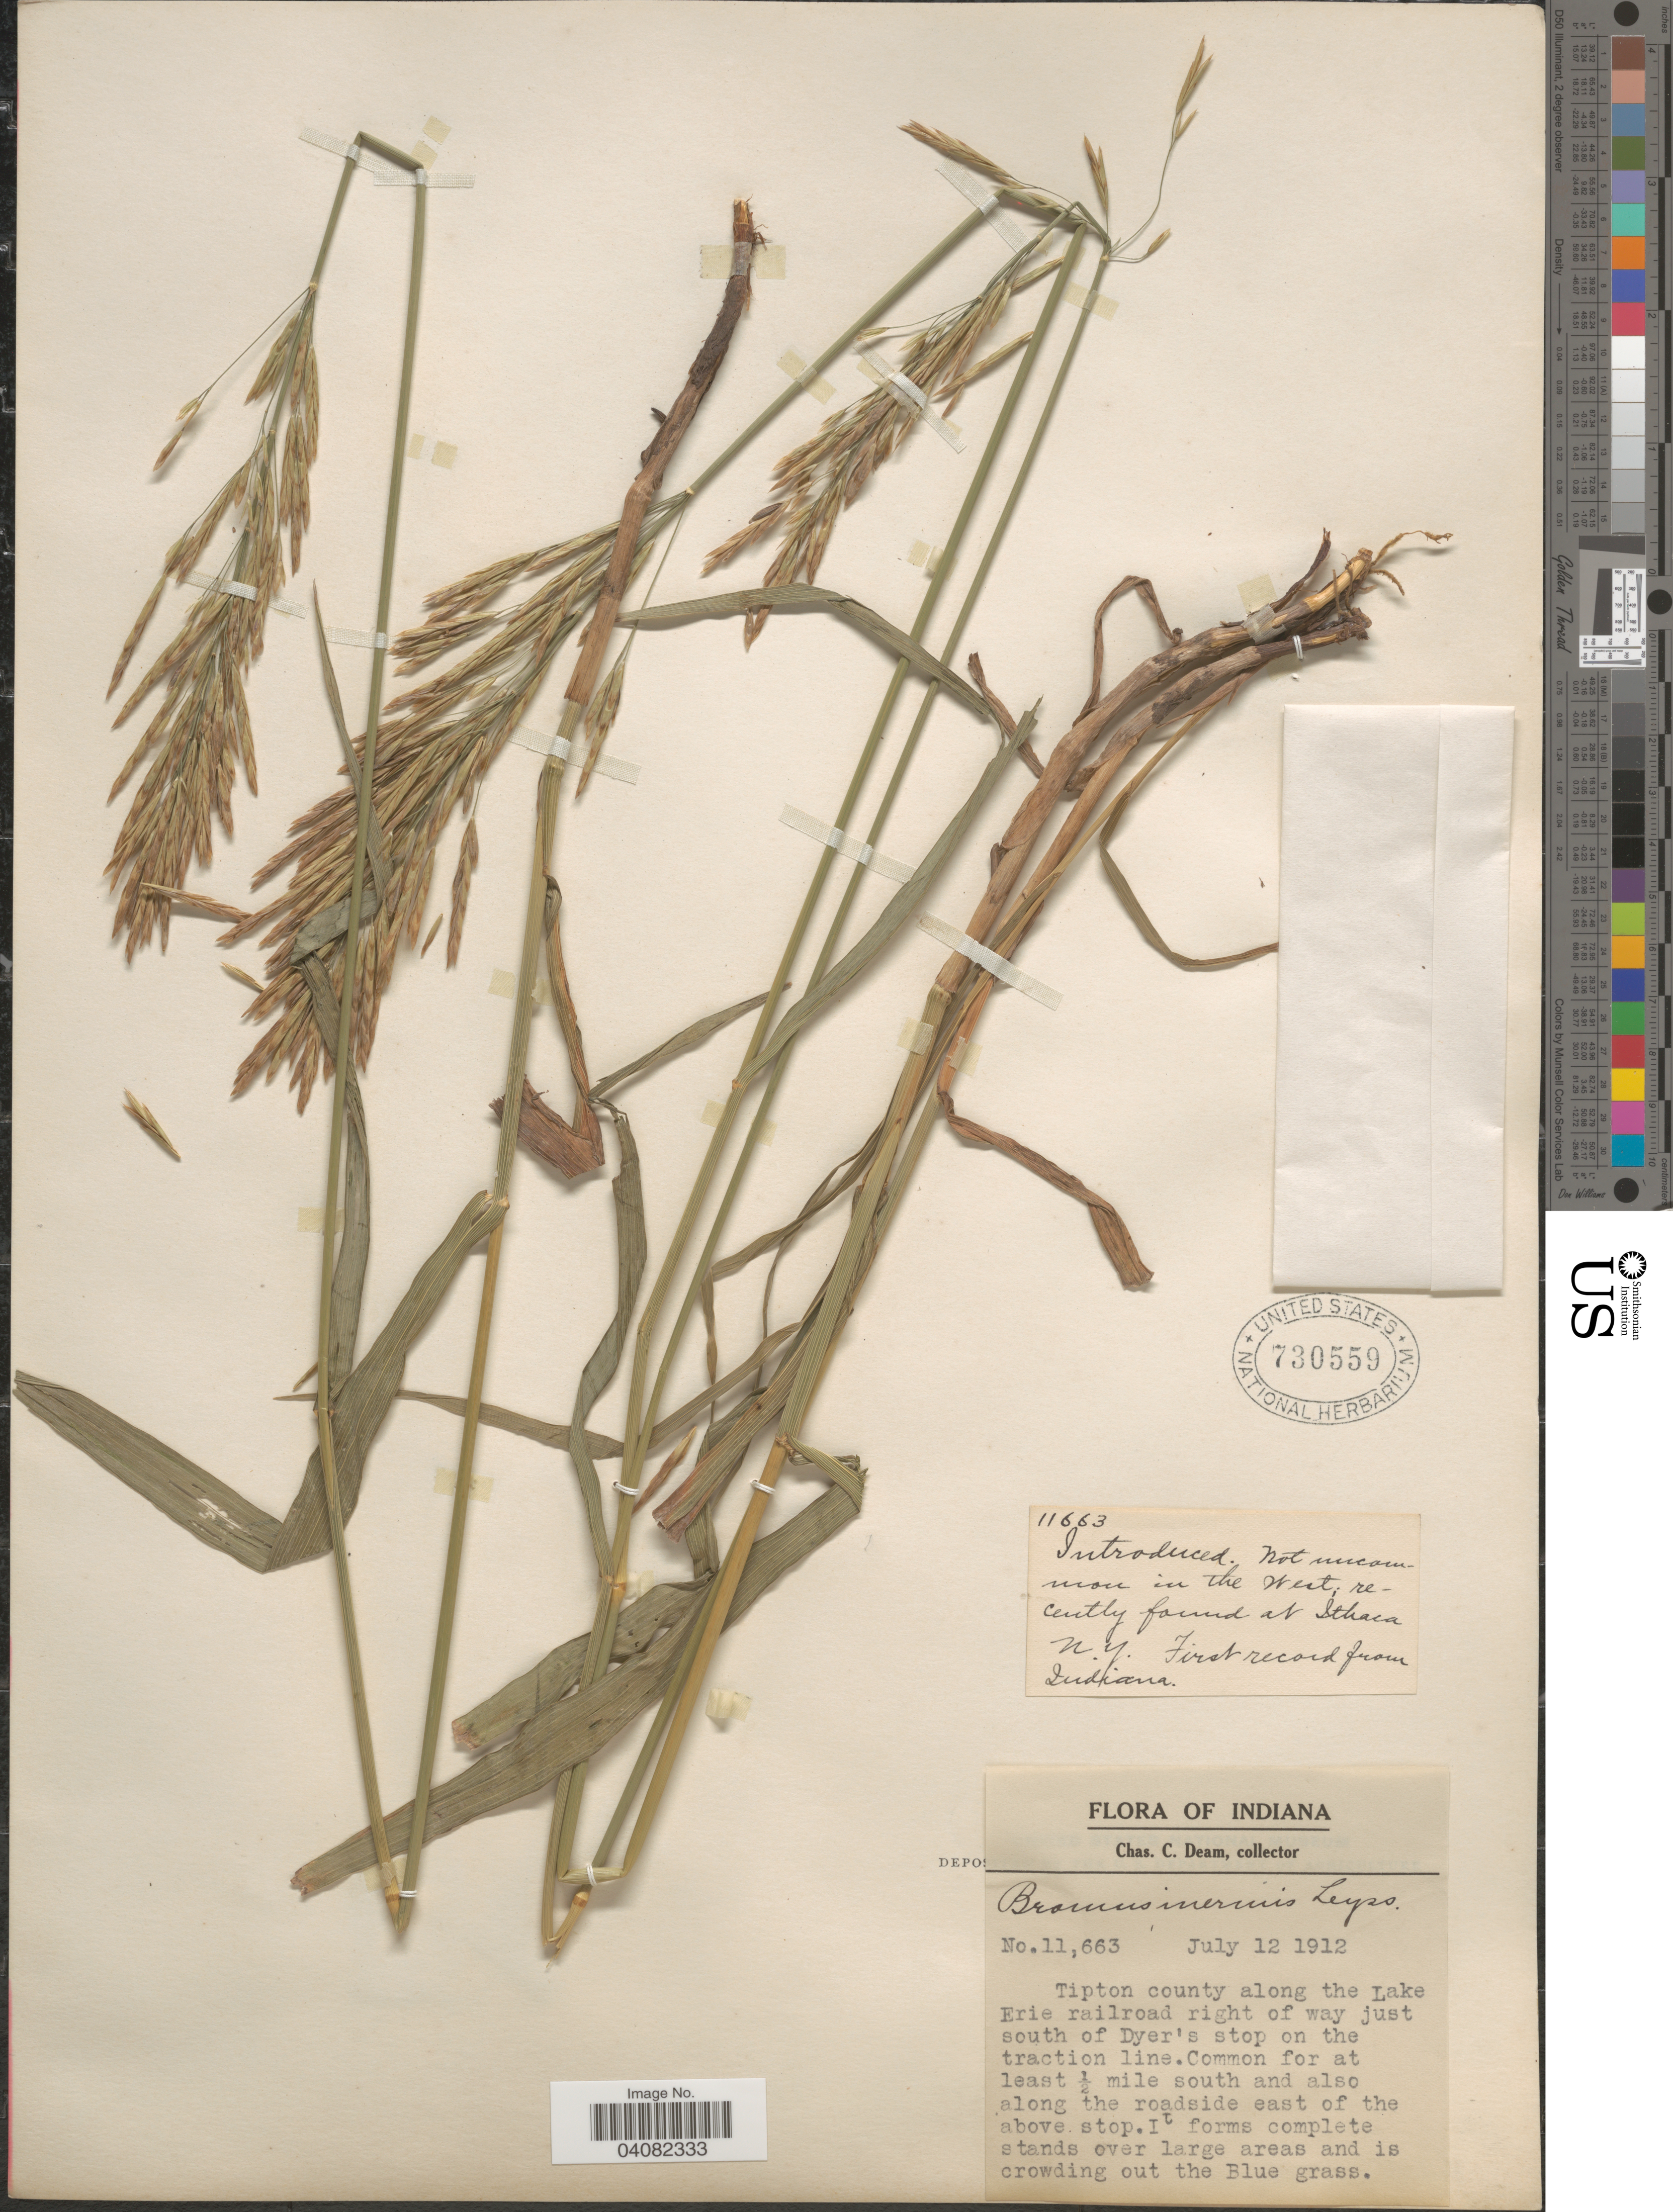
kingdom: Plantae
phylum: Tracheophyta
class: Liliopsida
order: Poales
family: Poaceae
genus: Bromus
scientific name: Bromus inermis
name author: Leyss.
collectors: C. C. Deam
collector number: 11663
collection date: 1912-07-12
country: United States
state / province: Indiana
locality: Tipton county along the Lake Erie railroad right of way just south of Dyer's stop on the traction line. Common for at least ½ mile south and also along the roadside east of the above stop.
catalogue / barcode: US 730559